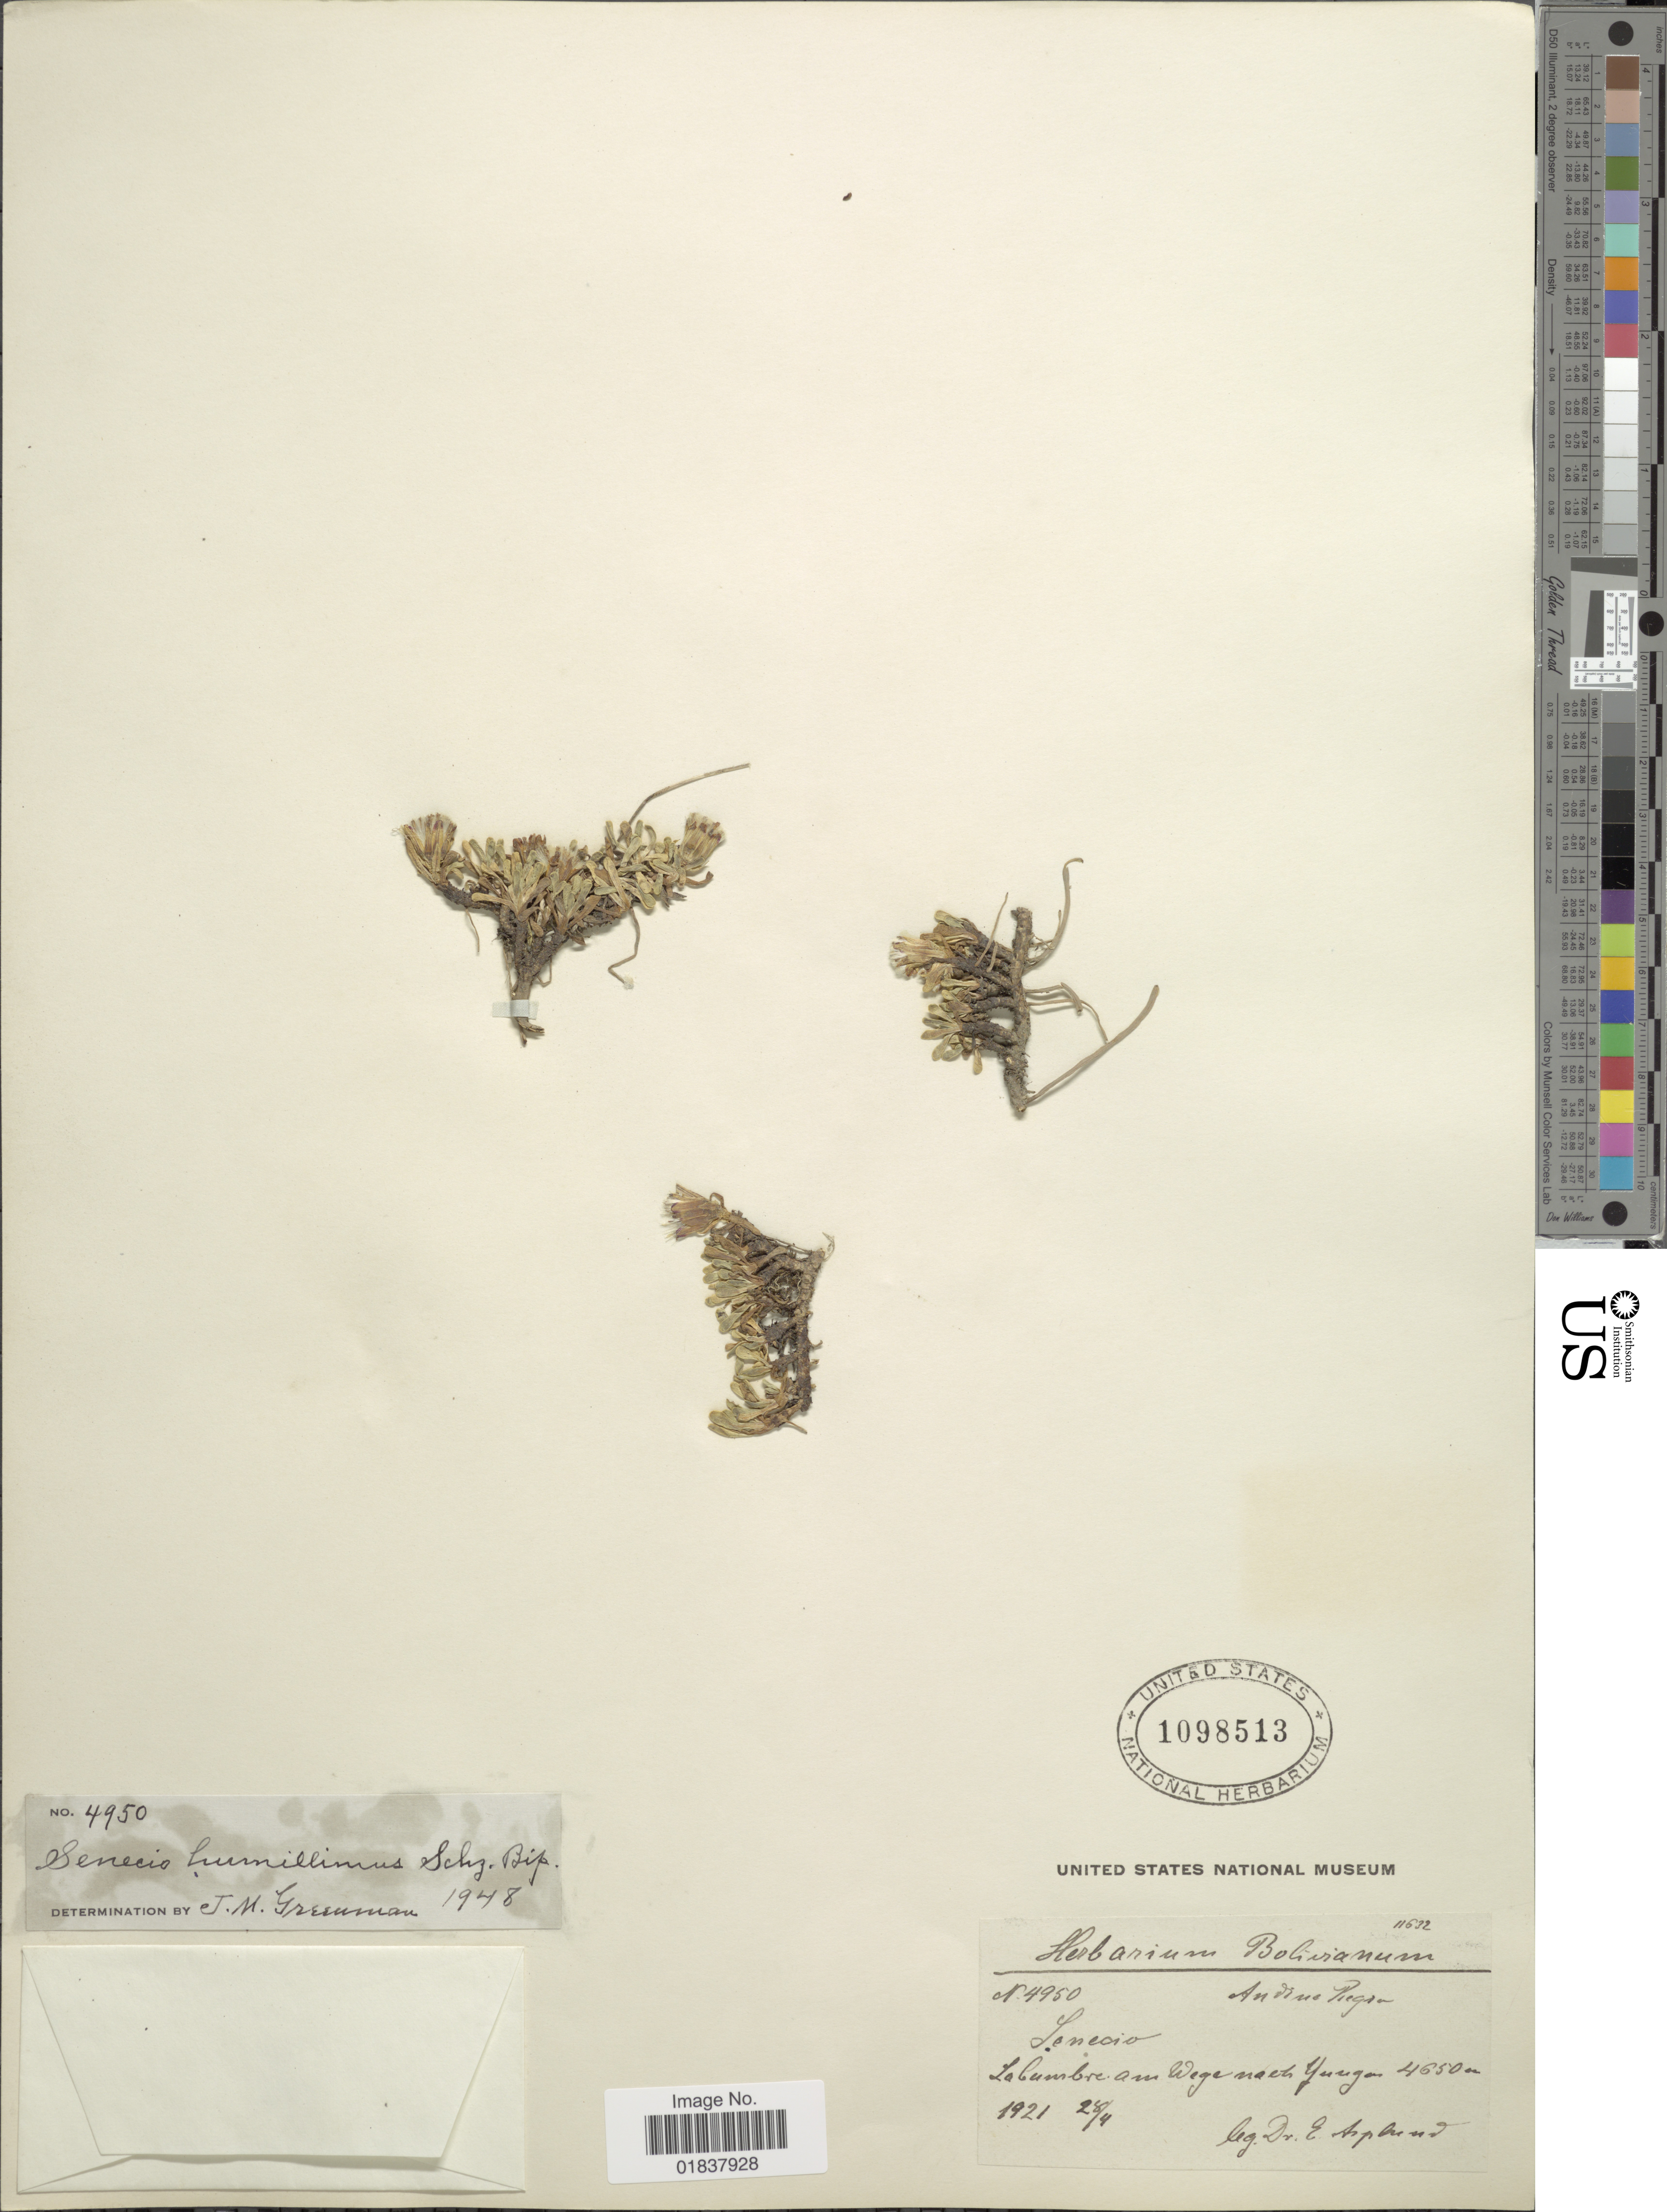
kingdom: Plantae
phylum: Tracheophyta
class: Magnoliopsida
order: Asterales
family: Asteraceae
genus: Senecio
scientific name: Senecio humillimus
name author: Sch. Bip.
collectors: E. Asplund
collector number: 4950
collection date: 1921-04-28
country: Bolivia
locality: La Cumbre am Wege Nach Yungas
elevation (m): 4650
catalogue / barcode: US 1098513